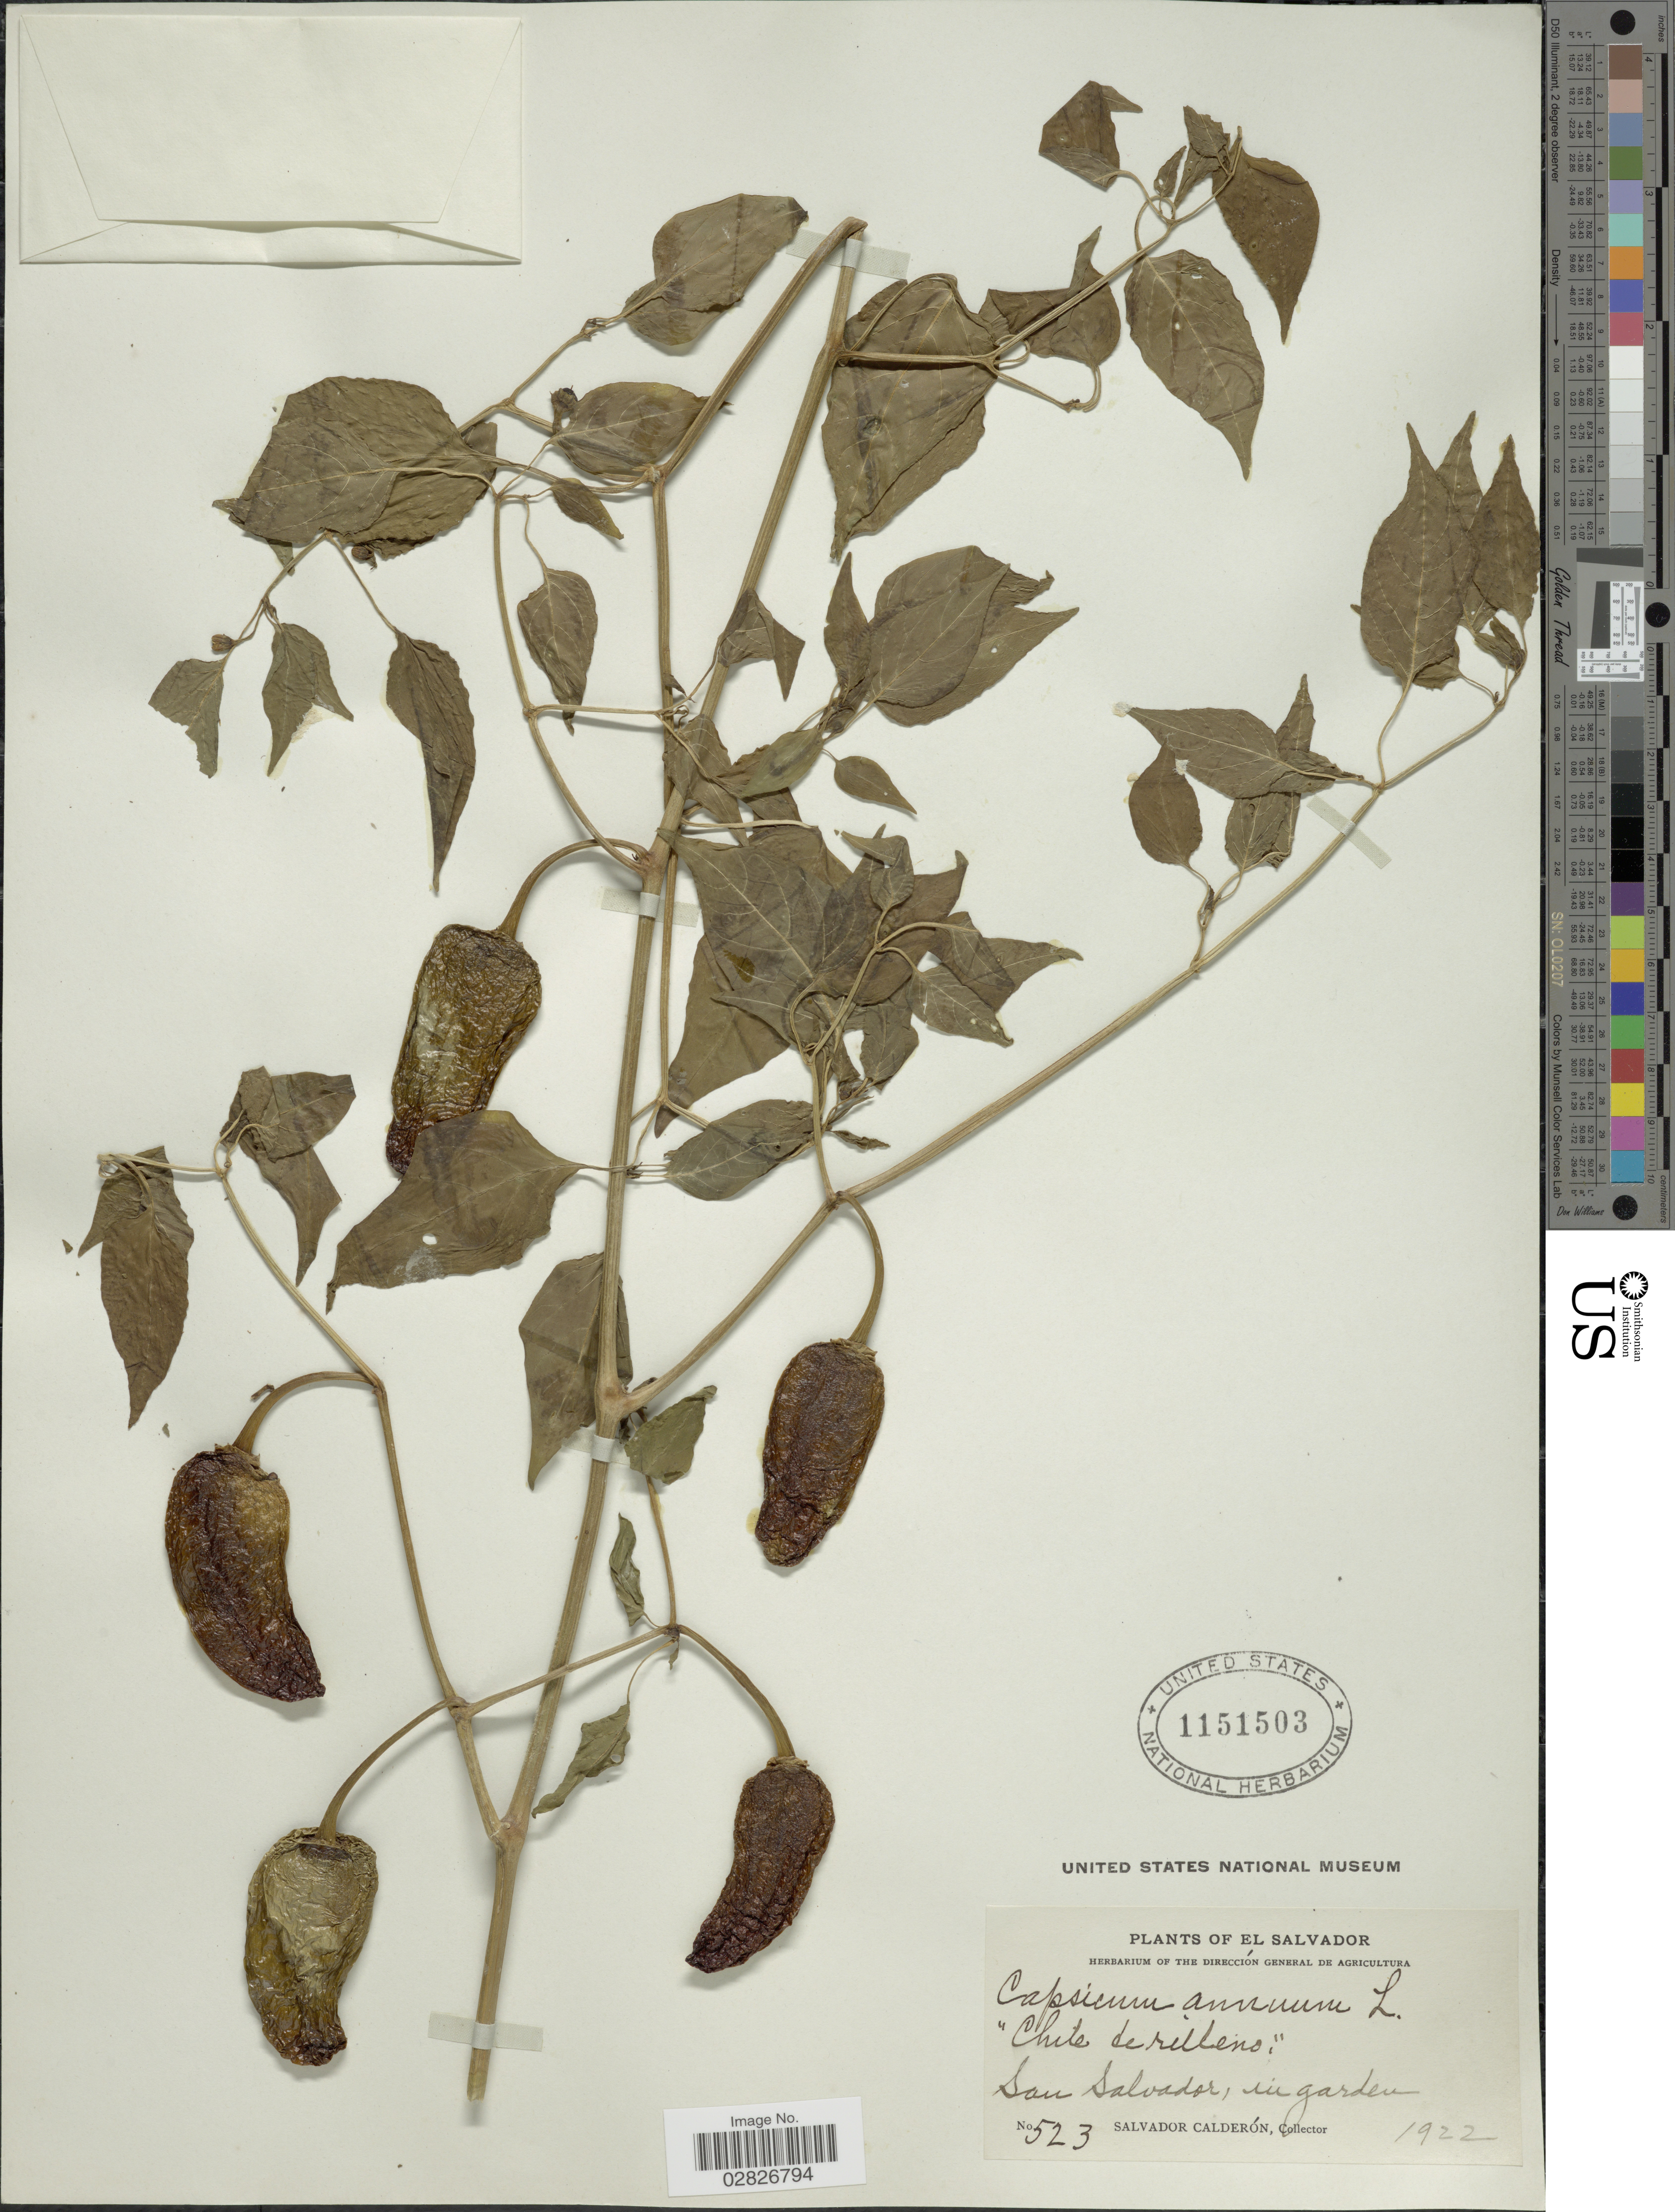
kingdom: Plantae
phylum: Tracheophyta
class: Magnoliopsida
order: Solanales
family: Solanaceae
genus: Capsicum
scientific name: Capsicum annuum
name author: L.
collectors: S. Calderón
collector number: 523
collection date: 1922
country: El Salvador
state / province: San Salvador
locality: San Salvador, in garden.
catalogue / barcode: US 1151503